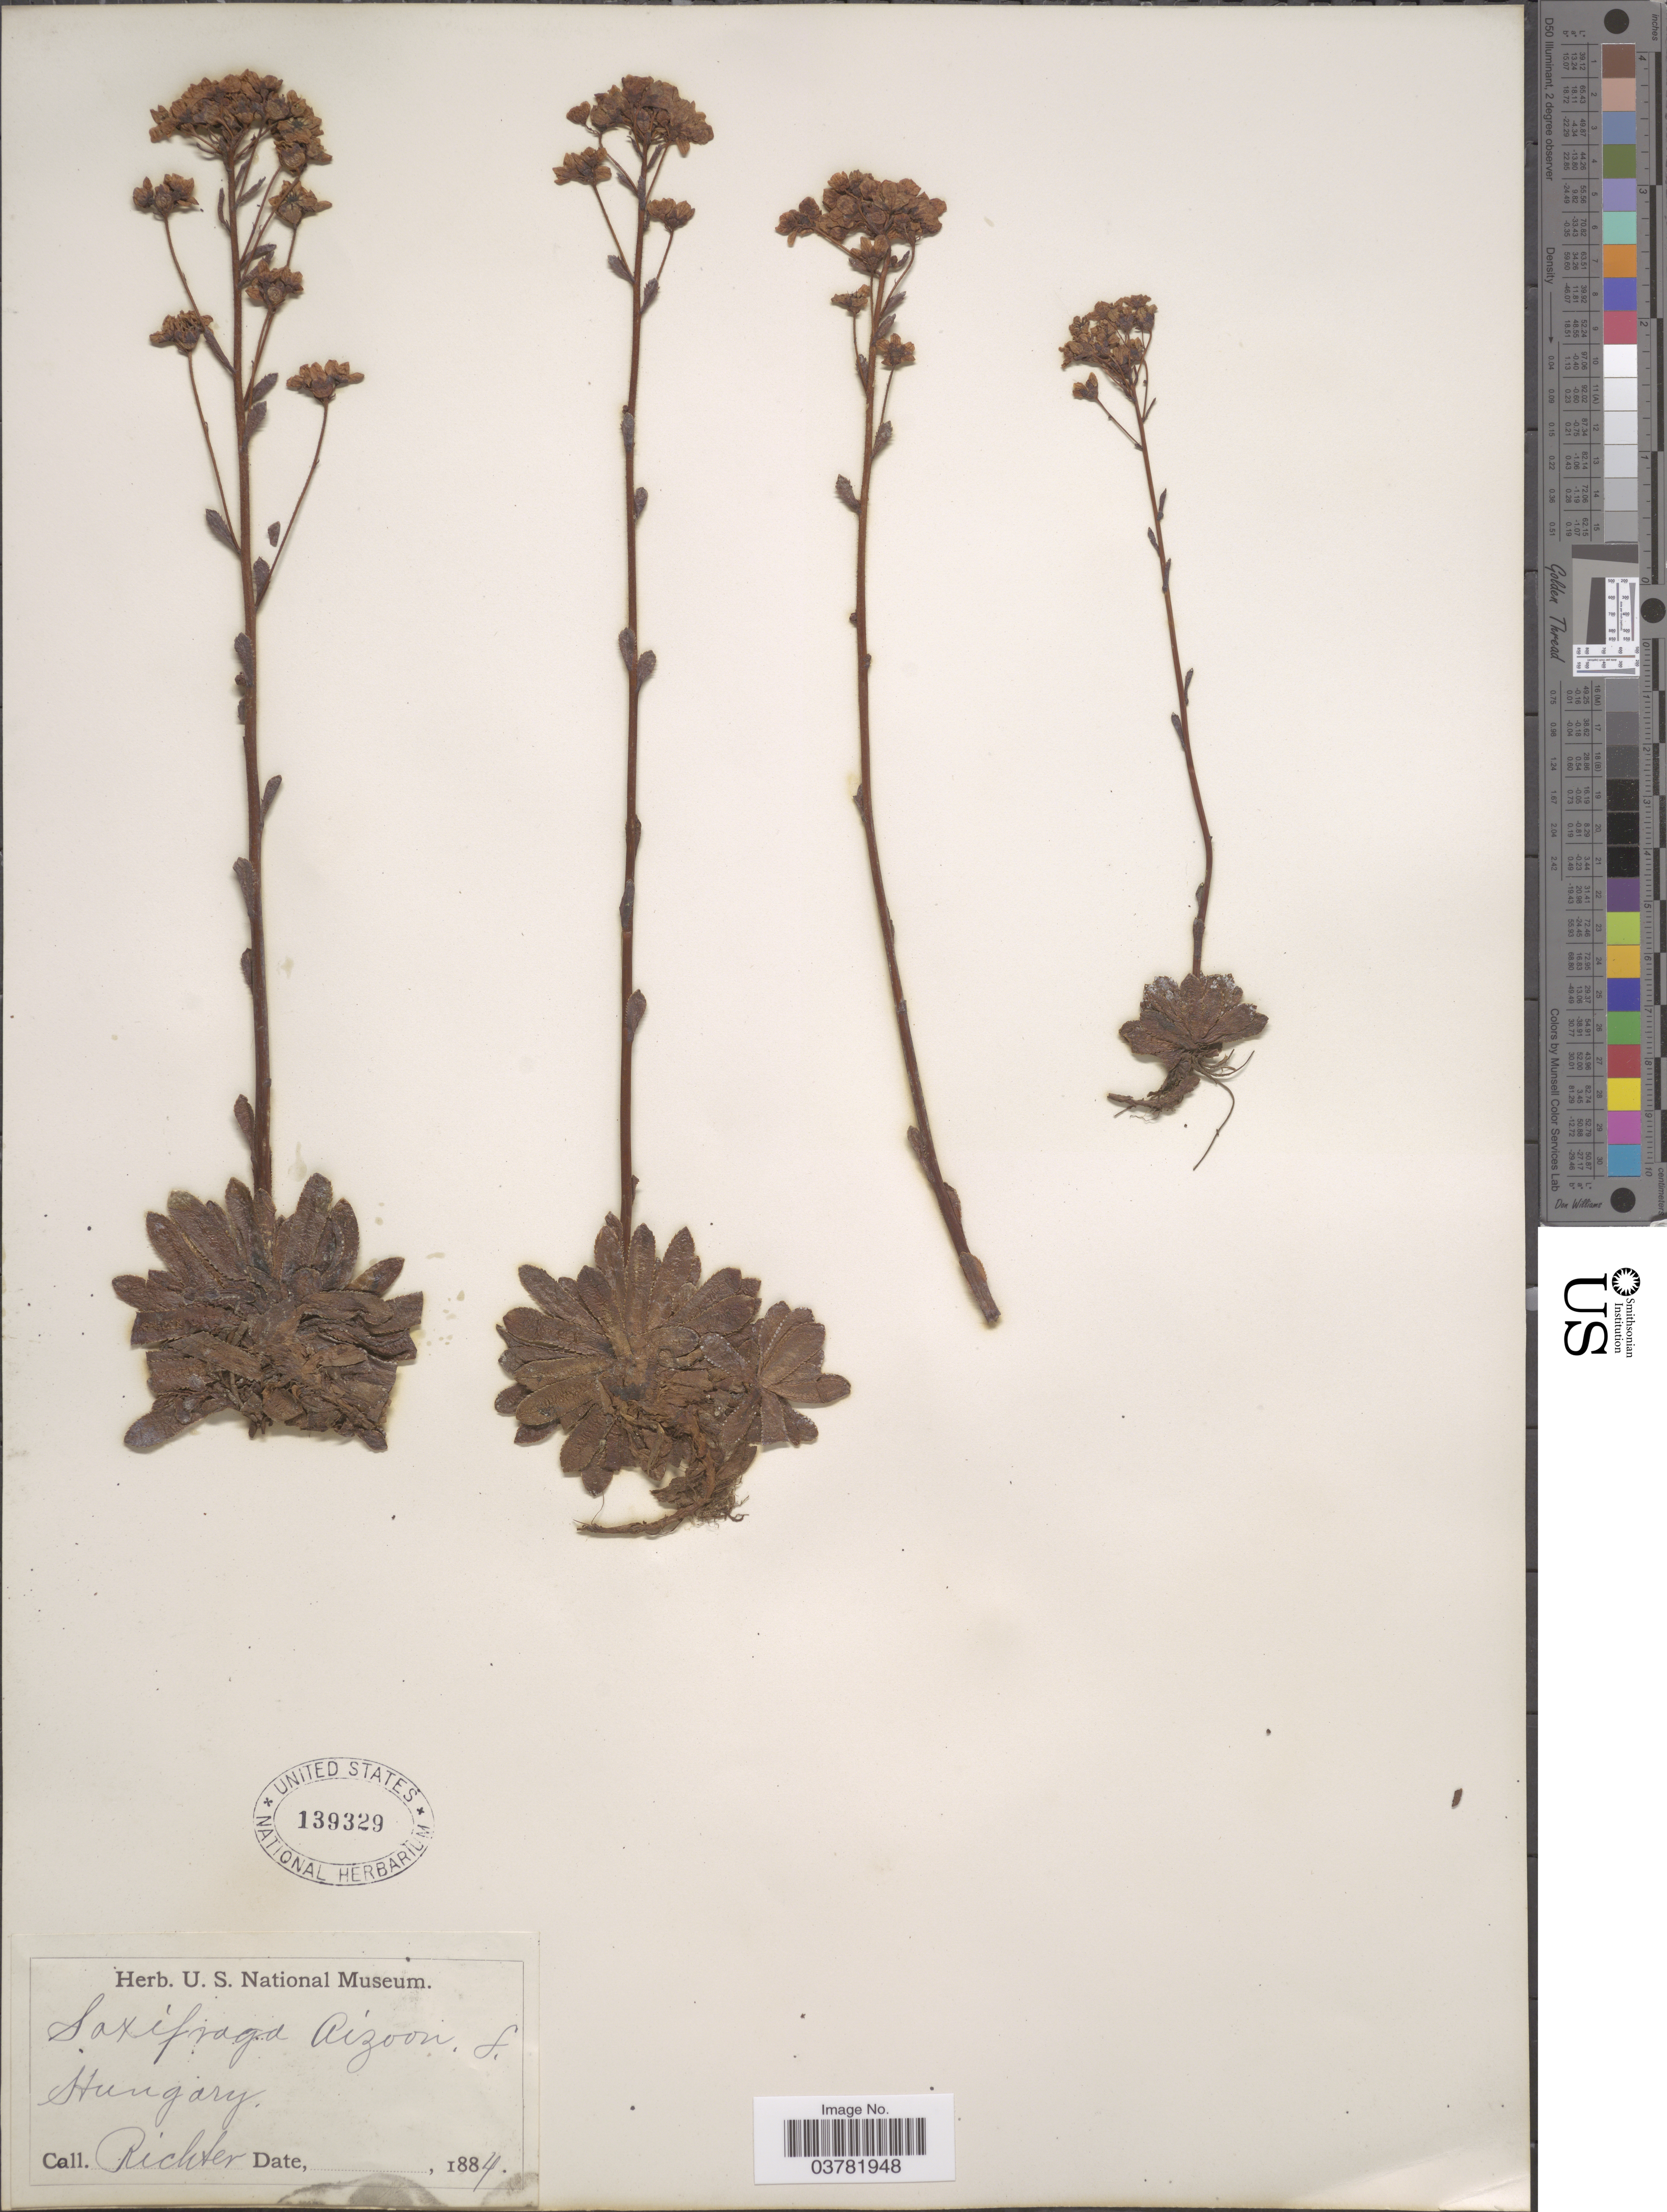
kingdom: Plantae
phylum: Tracheophyta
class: Magnoliopsida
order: Saxifragales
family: Saxifragaceae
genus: Saxifraga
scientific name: Saxifraga aizoides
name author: L.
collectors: -- Richter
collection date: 1884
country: Hungary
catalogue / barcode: US 139329